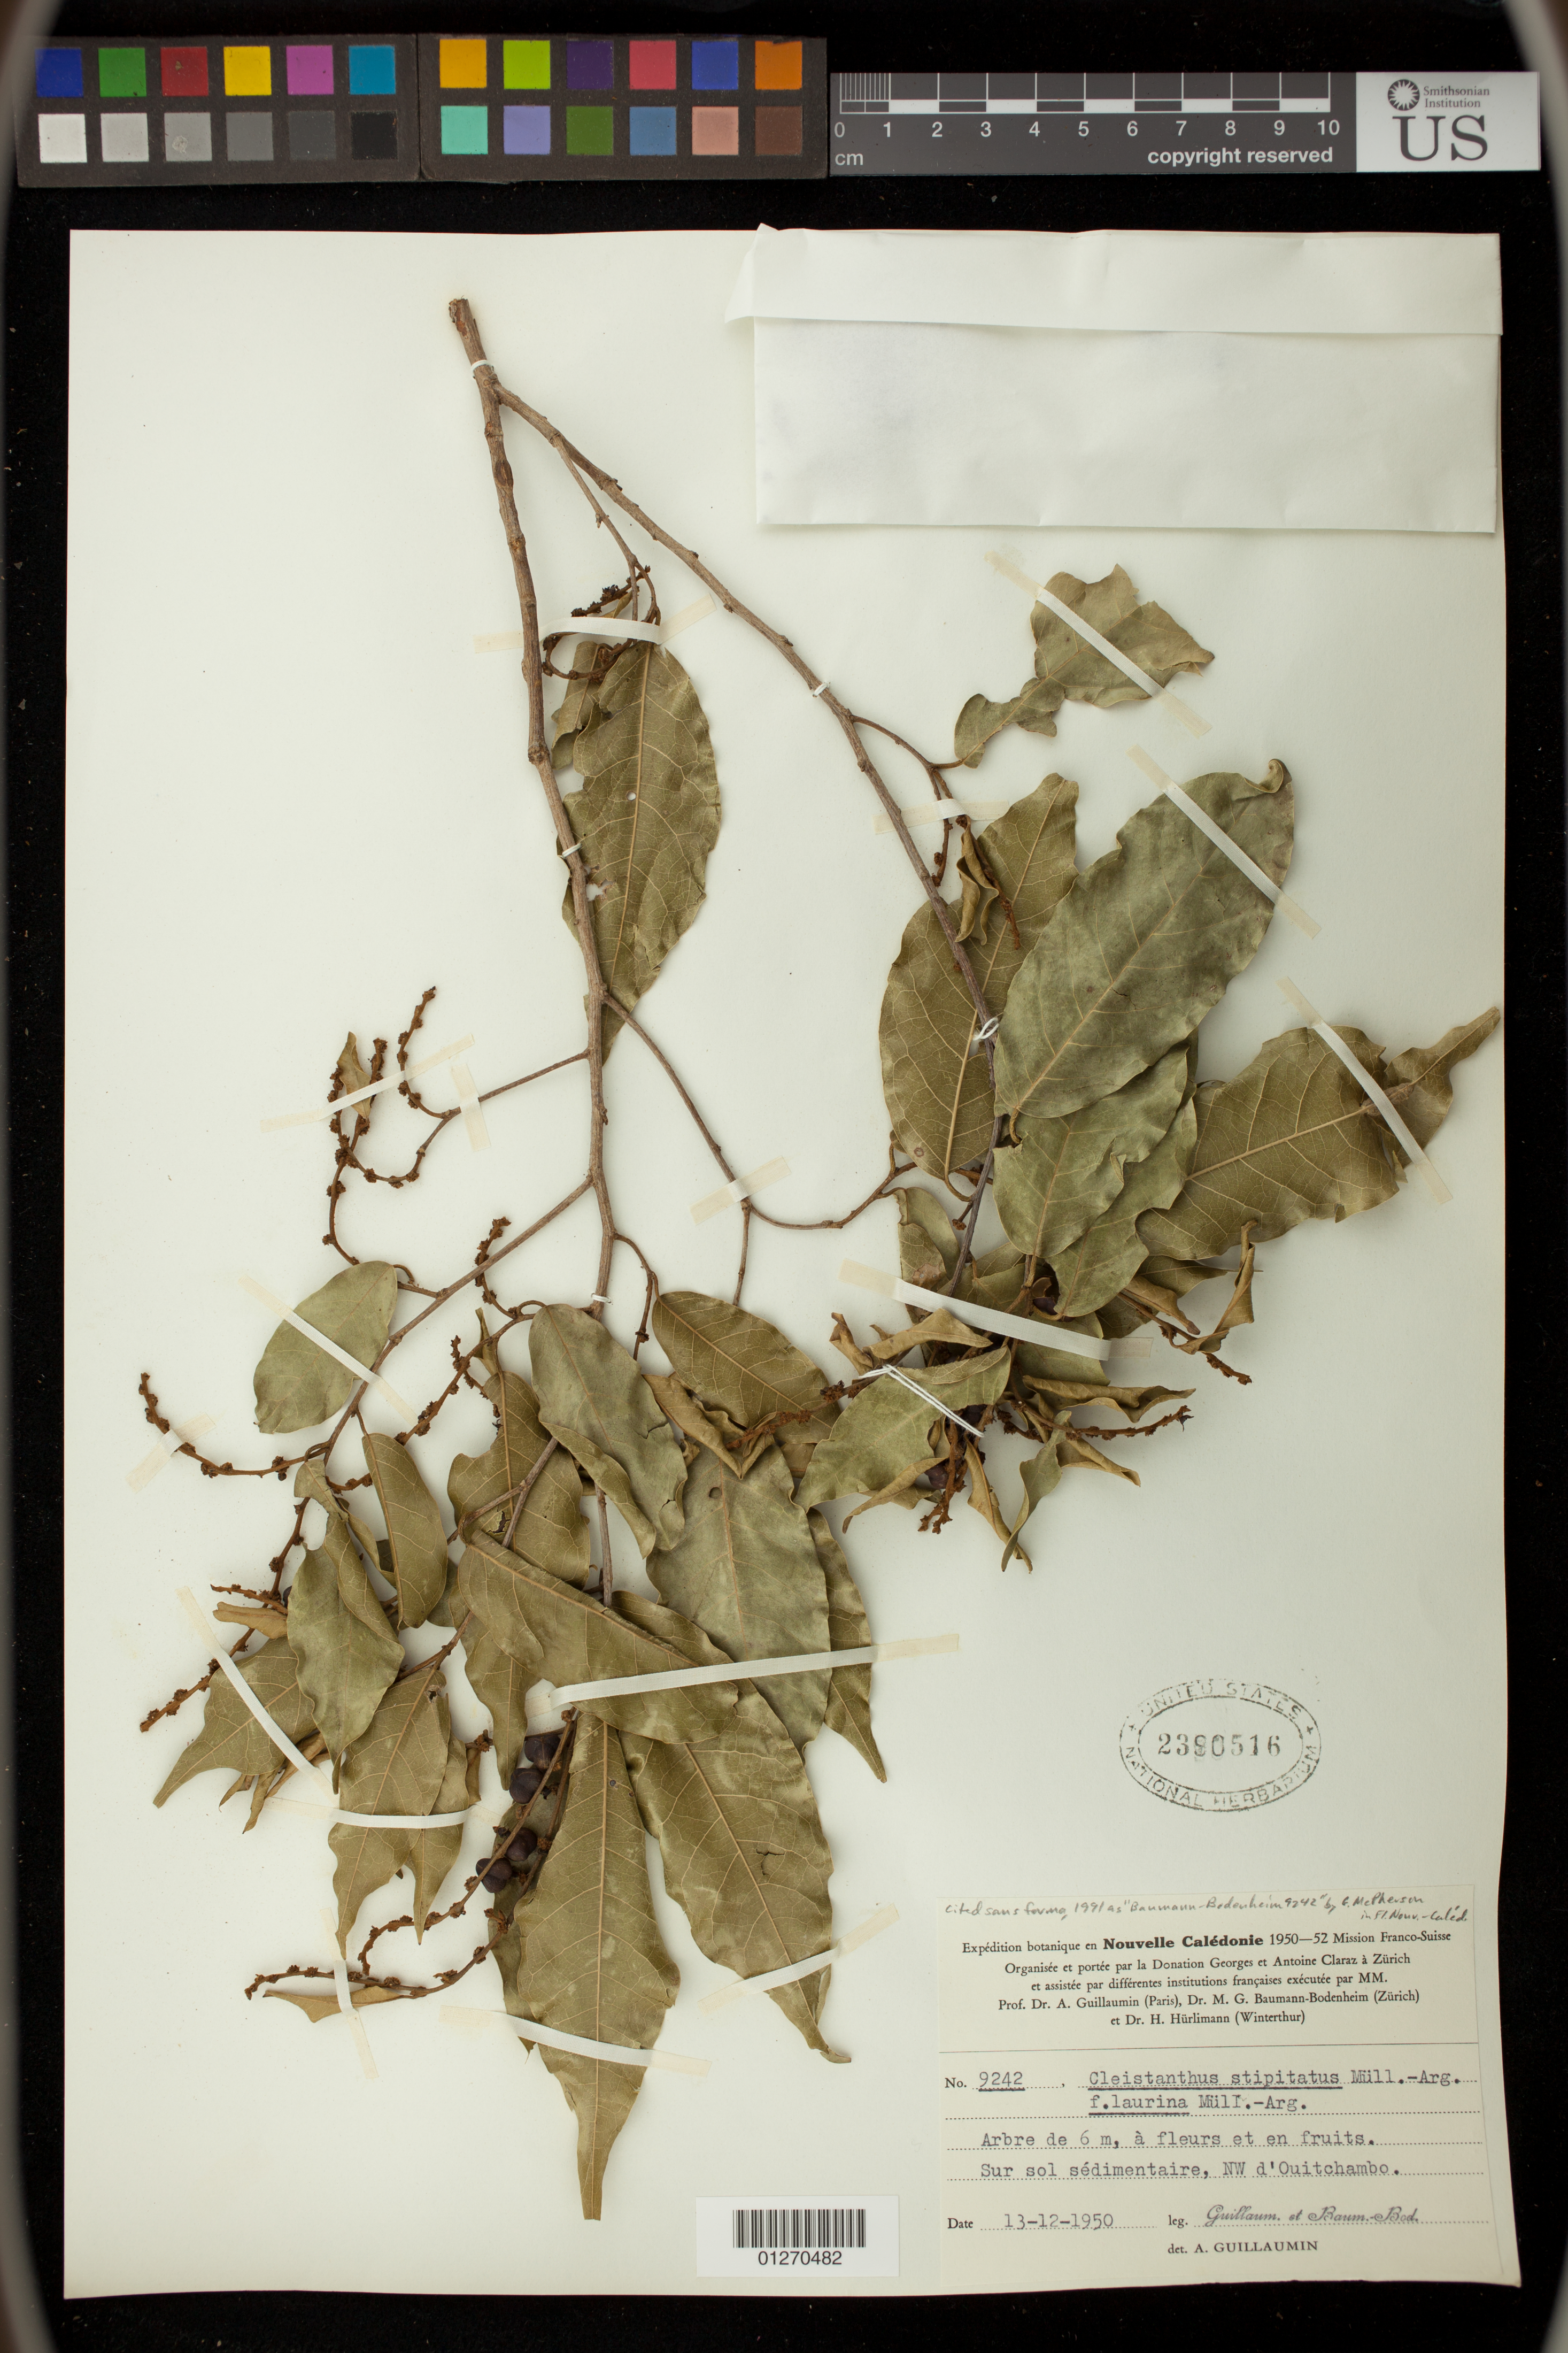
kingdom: Plantae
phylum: Tracheophyta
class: Magnoliopsida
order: Malpighiales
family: Phyllanthaceae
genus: Cleistanthus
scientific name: Cleistanthus stipitatus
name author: (Baill.) Müll. Arg.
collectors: A. Guillaumin, M. G. Baumann-Bodenheim & H. Hurlimann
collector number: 9242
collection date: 1950-12-13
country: New Caledonia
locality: NW d'Ouitchambo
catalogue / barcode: US 2390516